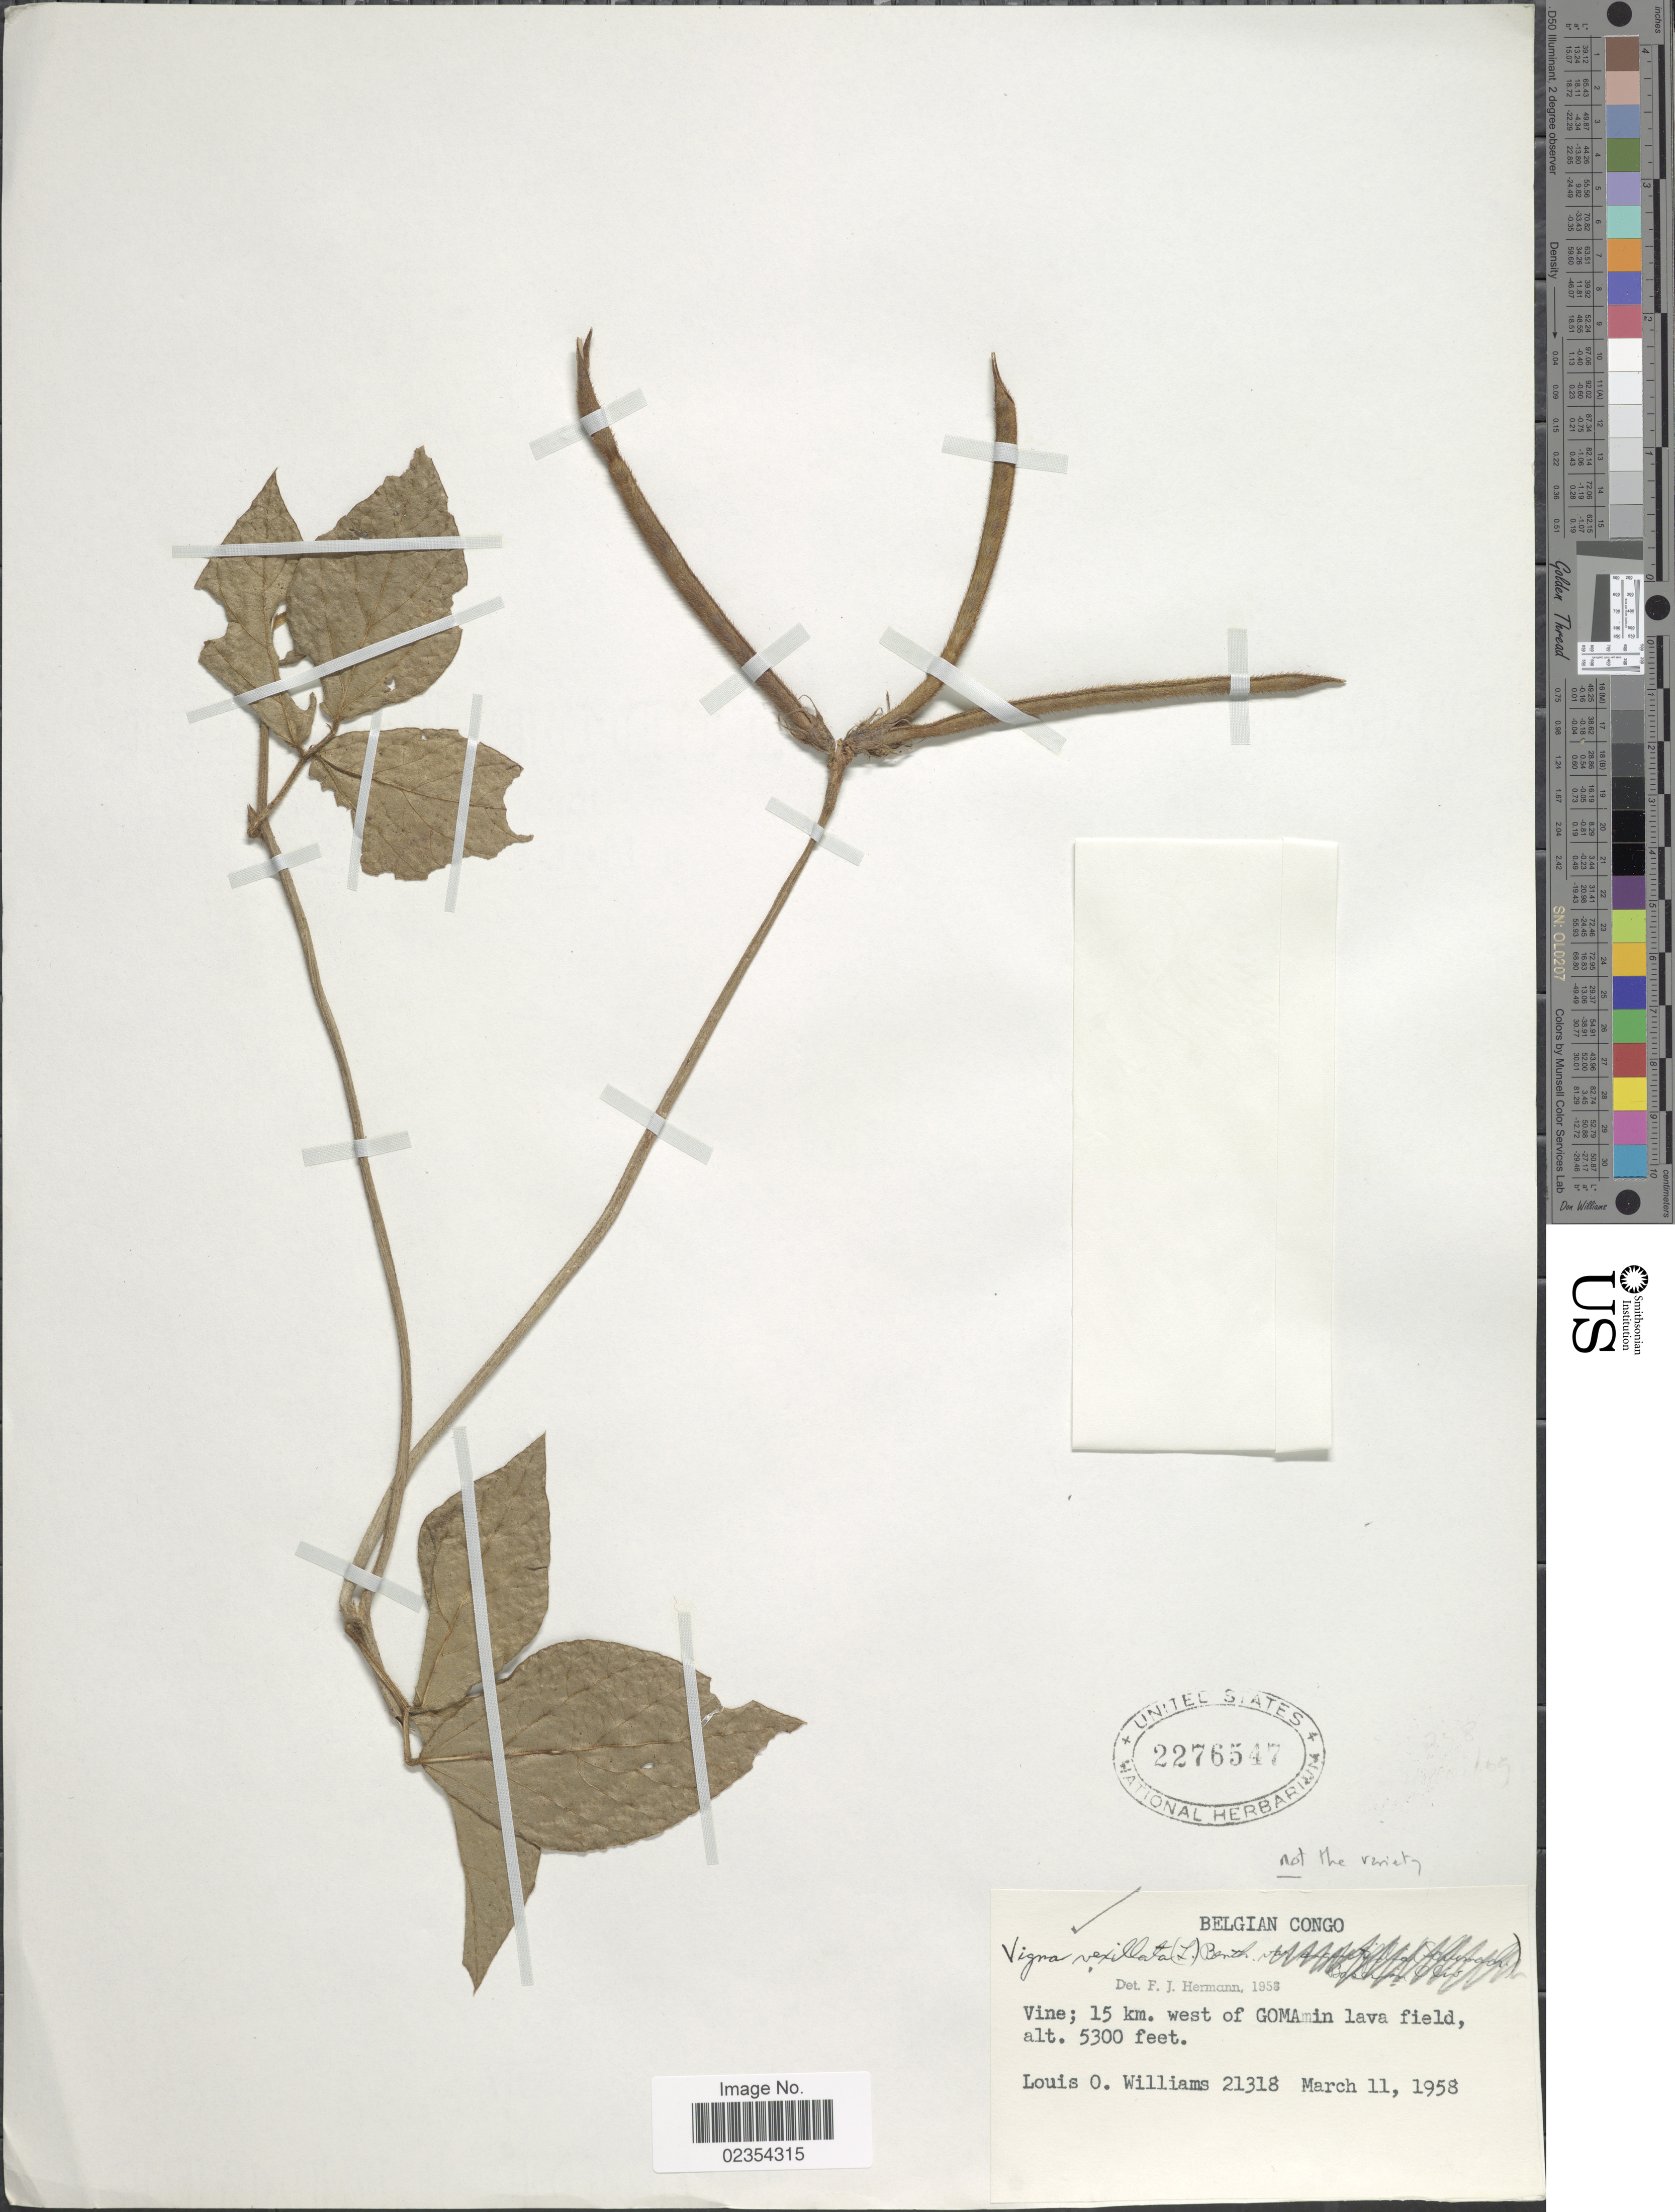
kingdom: Plantae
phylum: Tracheophyta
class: Magnoliopsida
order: Fabales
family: Fabaceae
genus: Vigna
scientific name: Vigna vexillata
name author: (L.) A. Rich.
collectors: L. O. Williams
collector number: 21318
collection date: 1958-03-11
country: Congo, Democratic Republic of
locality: Belgian Congo, 15 km. west of Goma in lava field.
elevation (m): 1615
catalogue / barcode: US 2276547